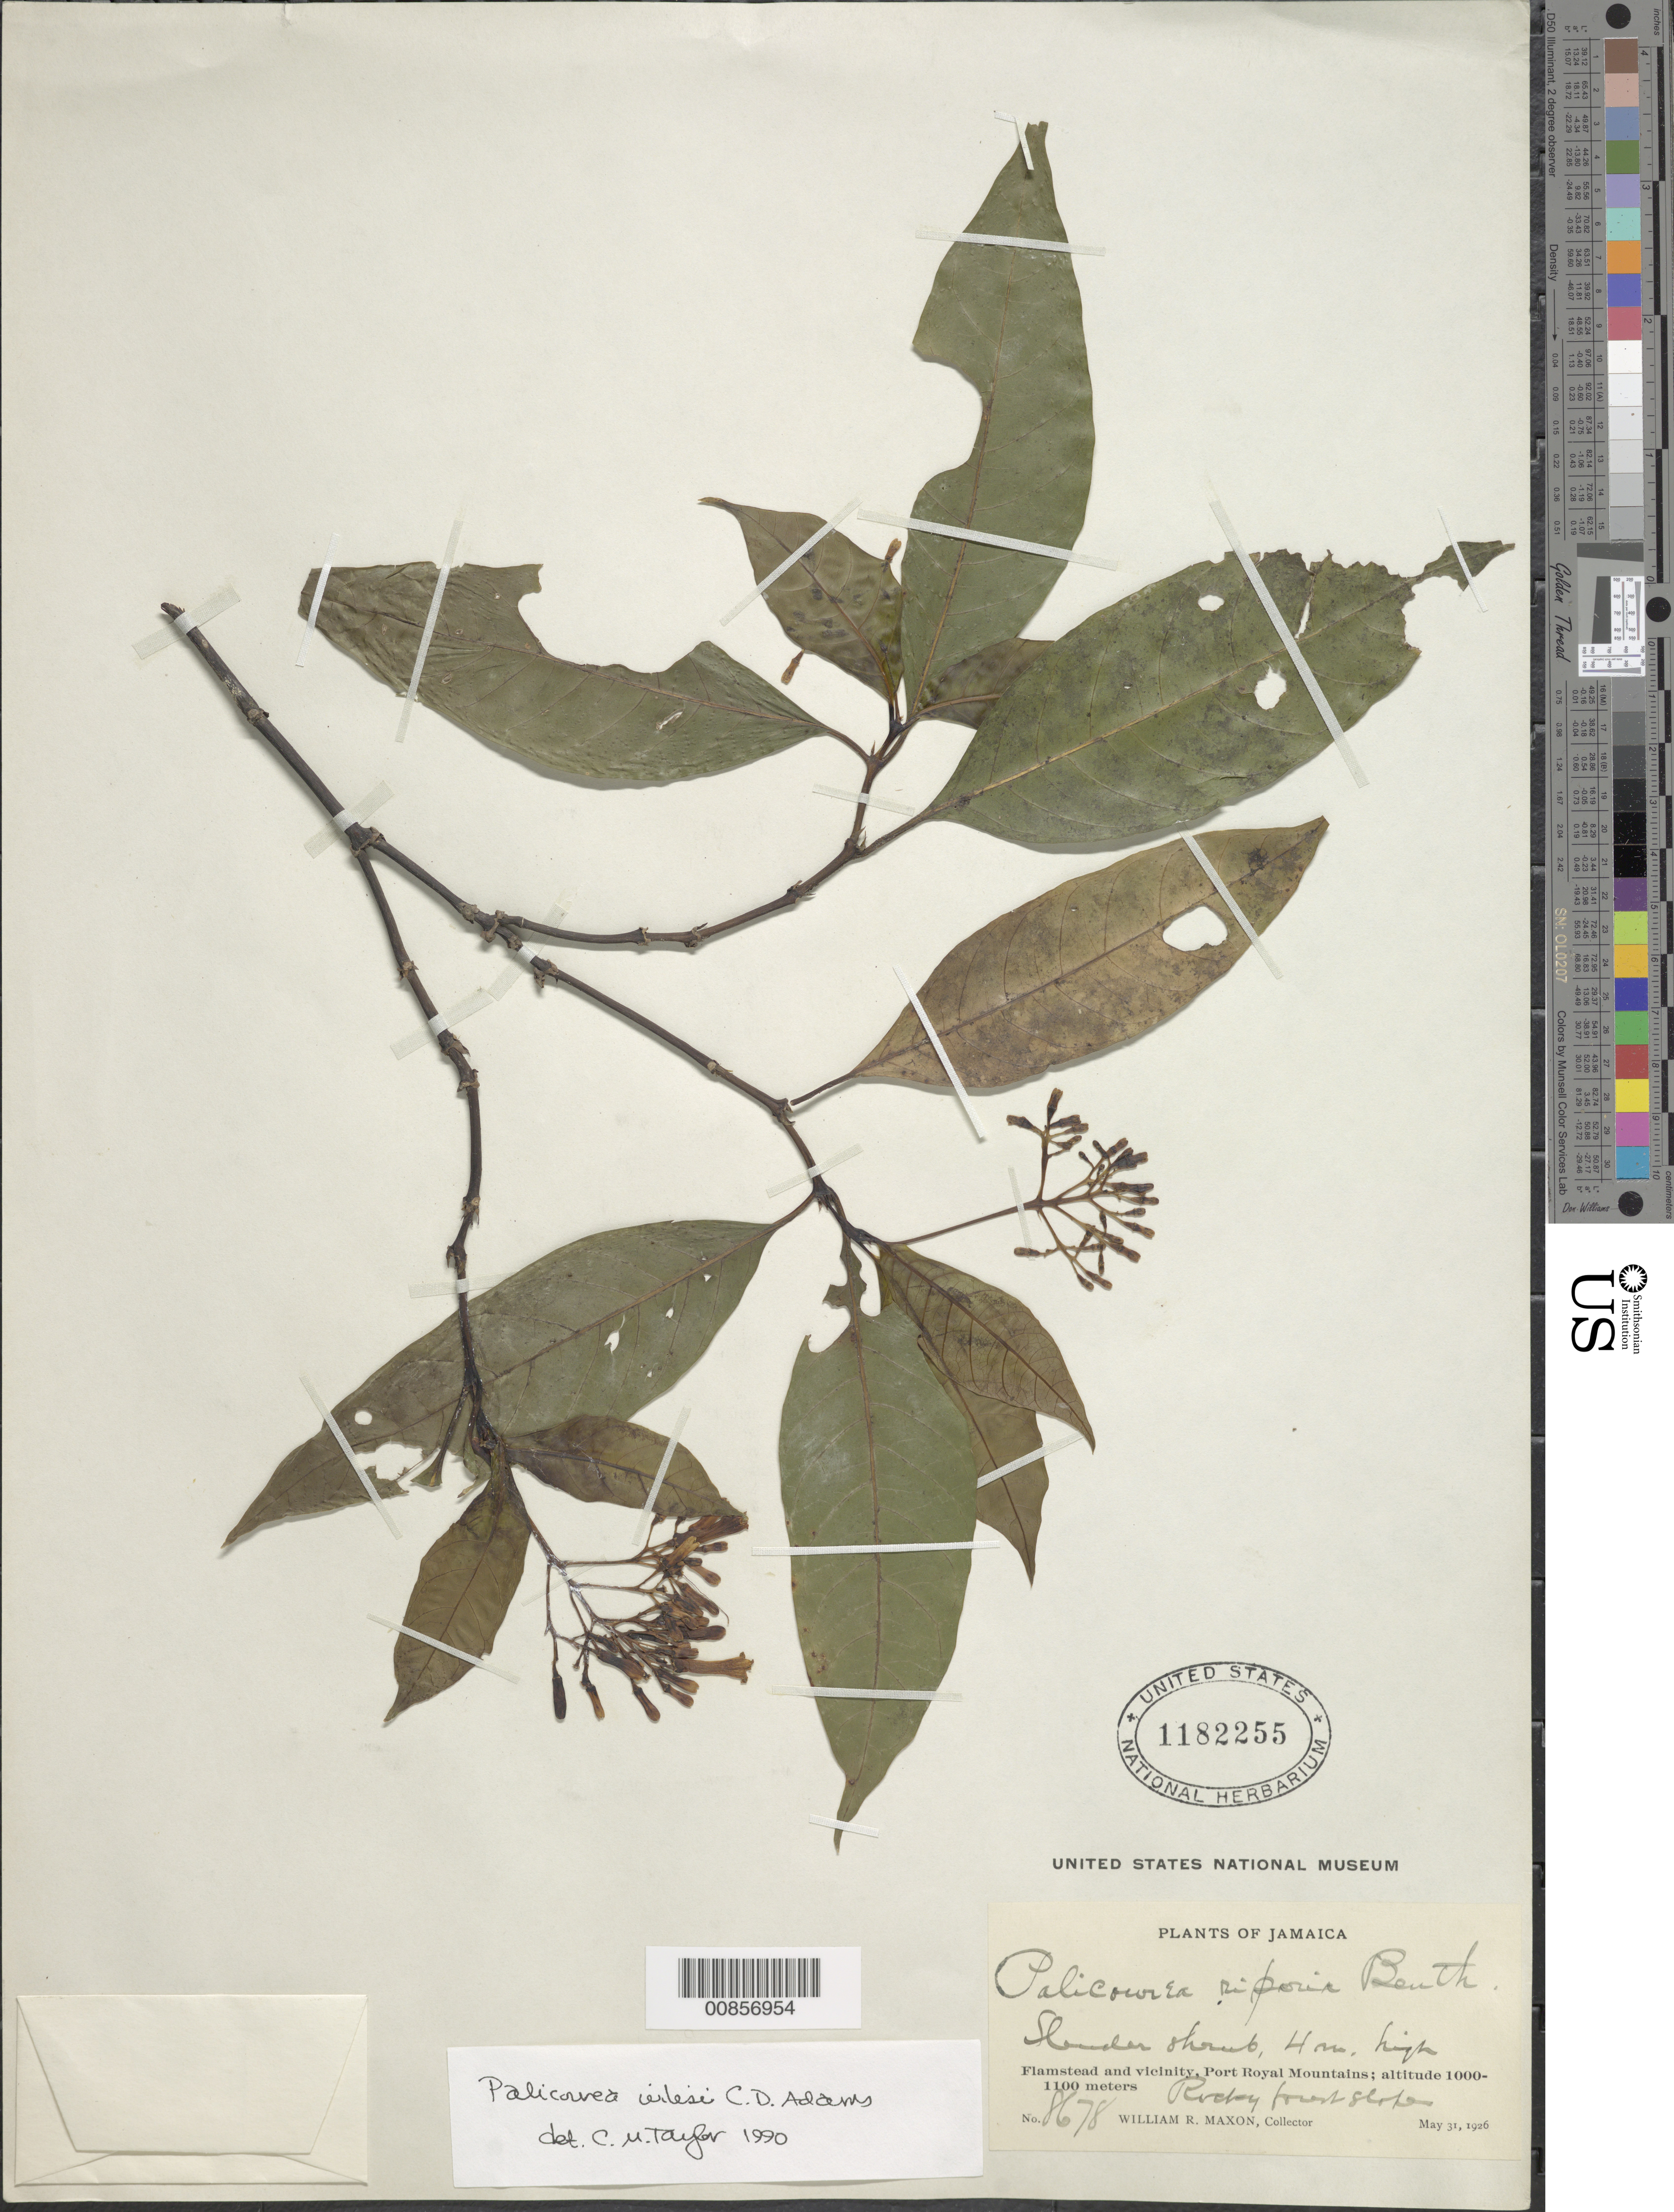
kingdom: Plantae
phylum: Tracheophyta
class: Magnoliopsida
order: Gentianales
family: Rubiaceae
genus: Palicourea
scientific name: Palicourea wilesii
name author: C.D. Adams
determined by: Taylor, Charlotte M.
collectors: W. R. Maxon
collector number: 8678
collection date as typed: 31 May 1926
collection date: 1926-05-31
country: Jamaica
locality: Flamstead and vicinity, Port Royal Mountains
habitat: Rocky forest slopes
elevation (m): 1000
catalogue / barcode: US 1182255